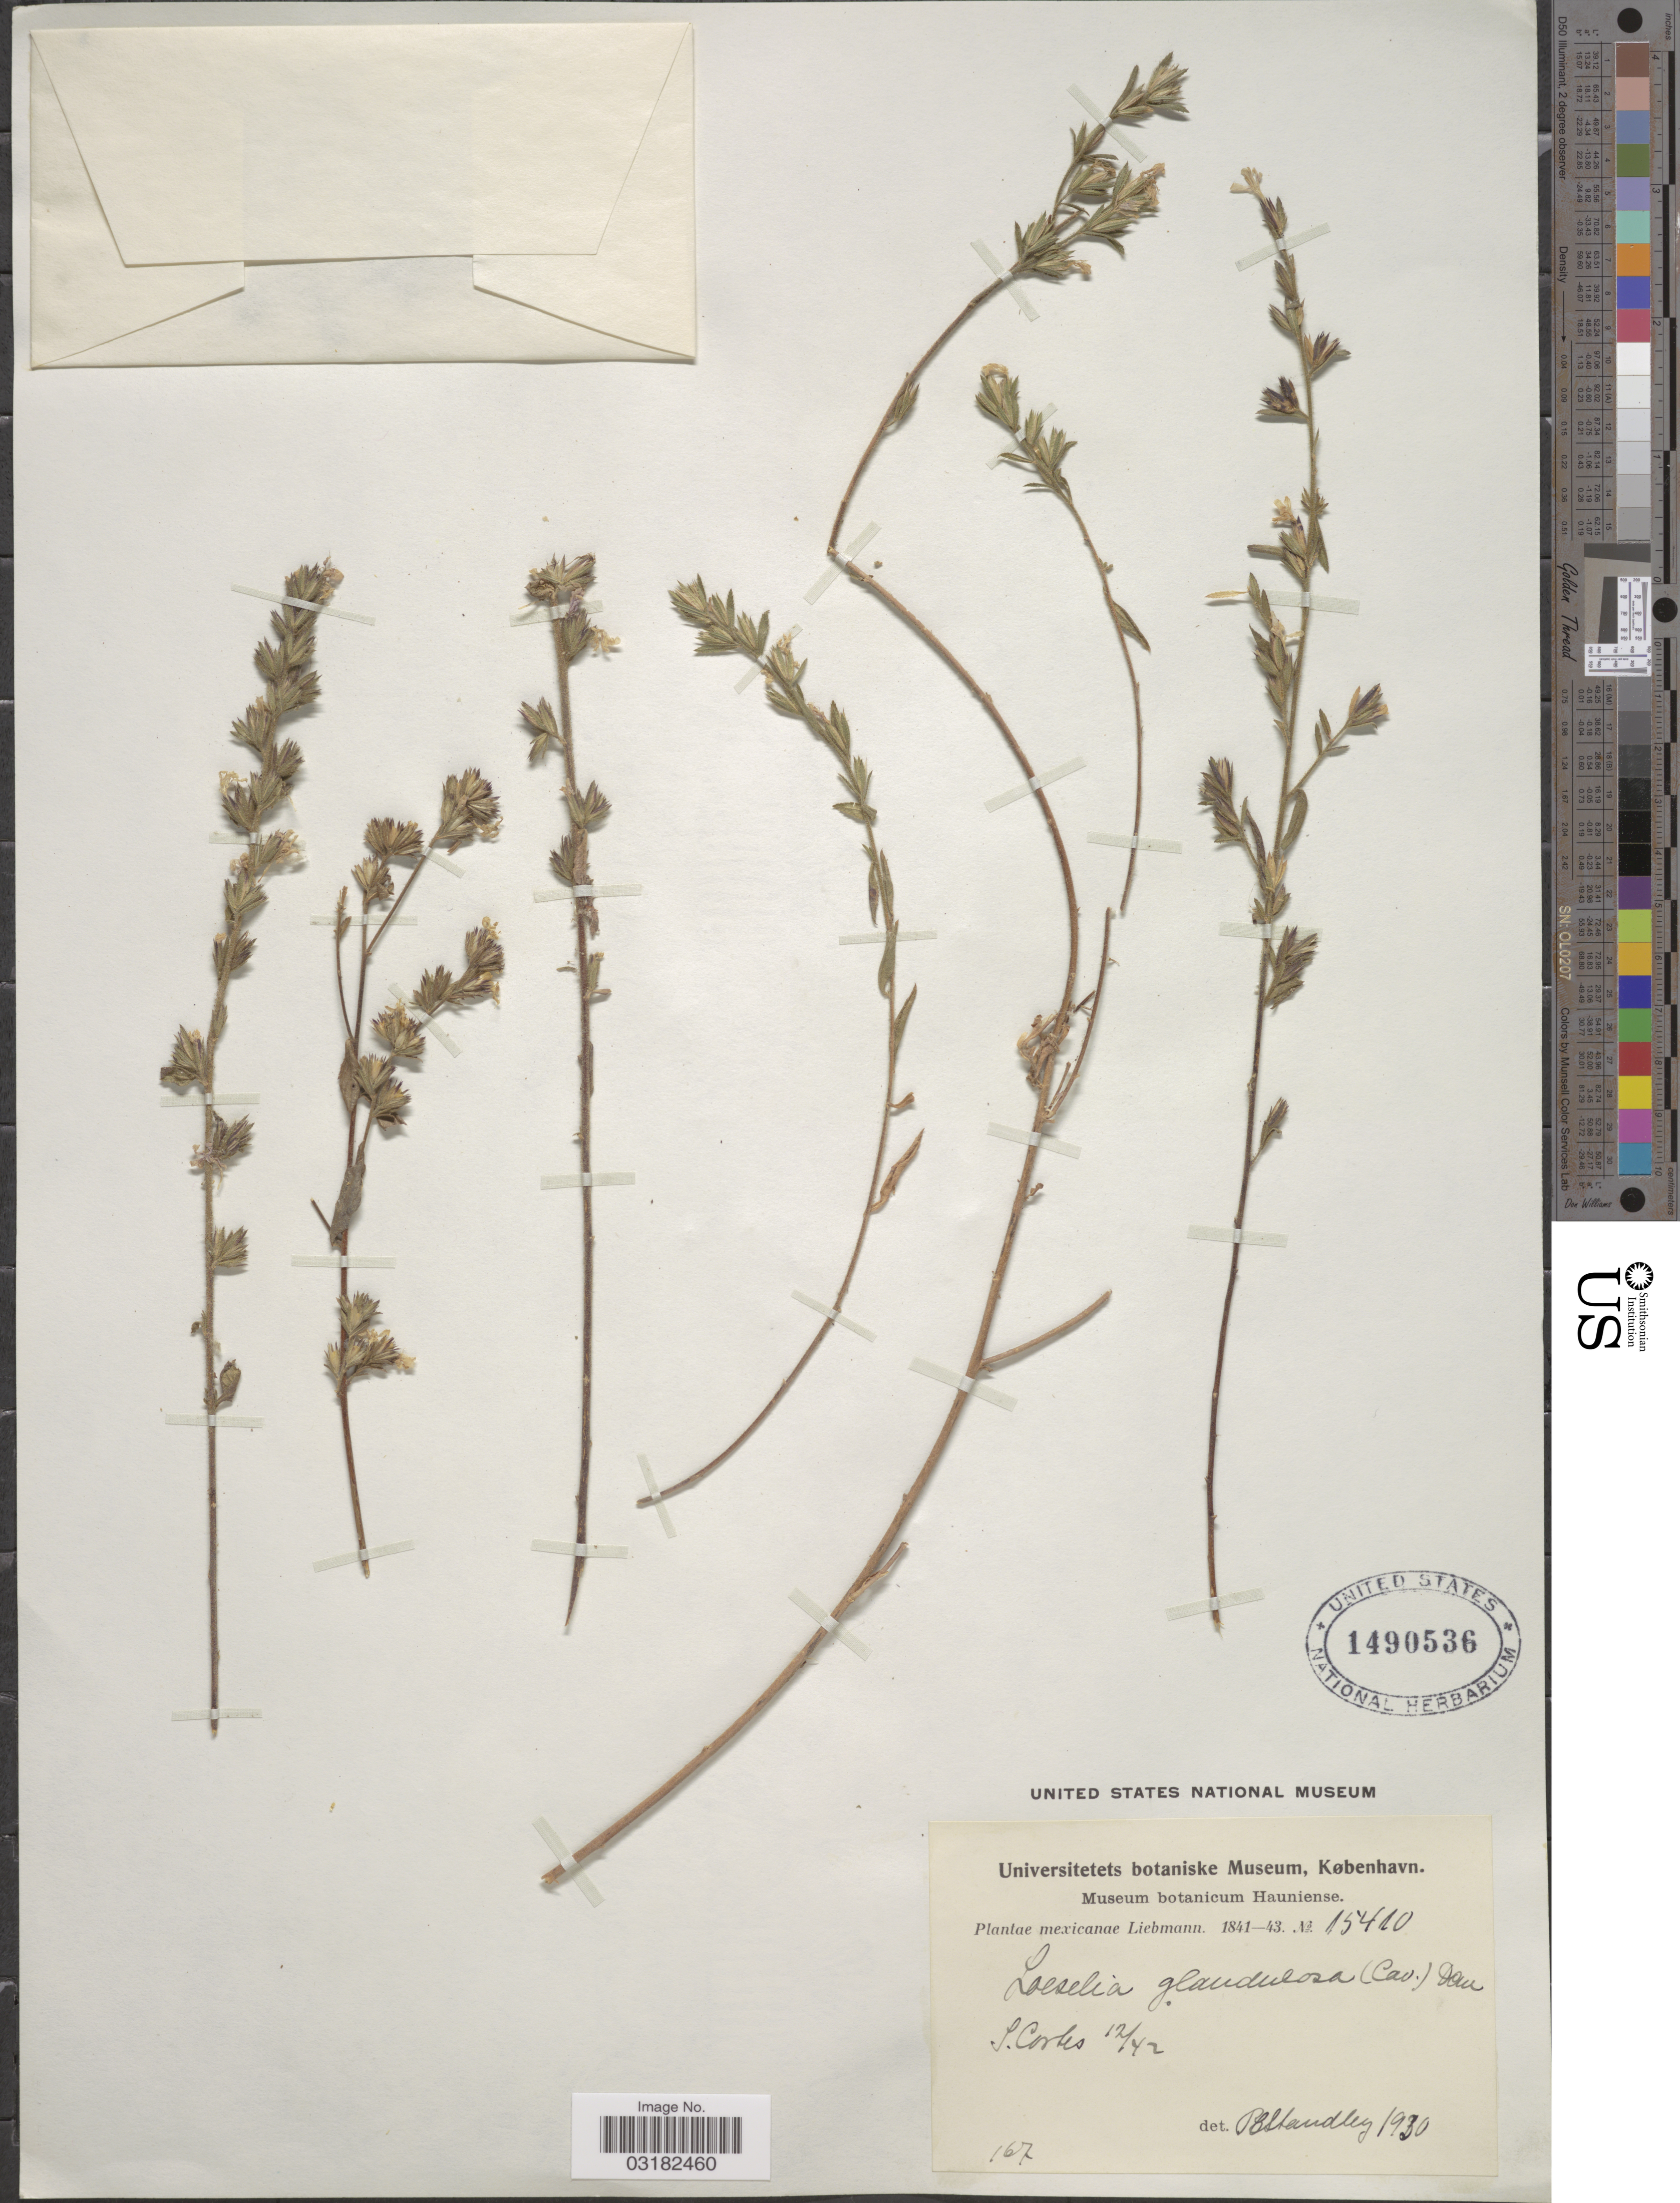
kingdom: Plantae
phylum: Tracheophyta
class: Magnoliopsida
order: Ericales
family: Polemoniaceae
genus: Loeselia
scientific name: Loeselia glandulosa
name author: (Cav.) G. Don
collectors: Liebmann, --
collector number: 15410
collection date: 1842-12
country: Mexico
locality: S. Cortes.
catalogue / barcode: US 1490536